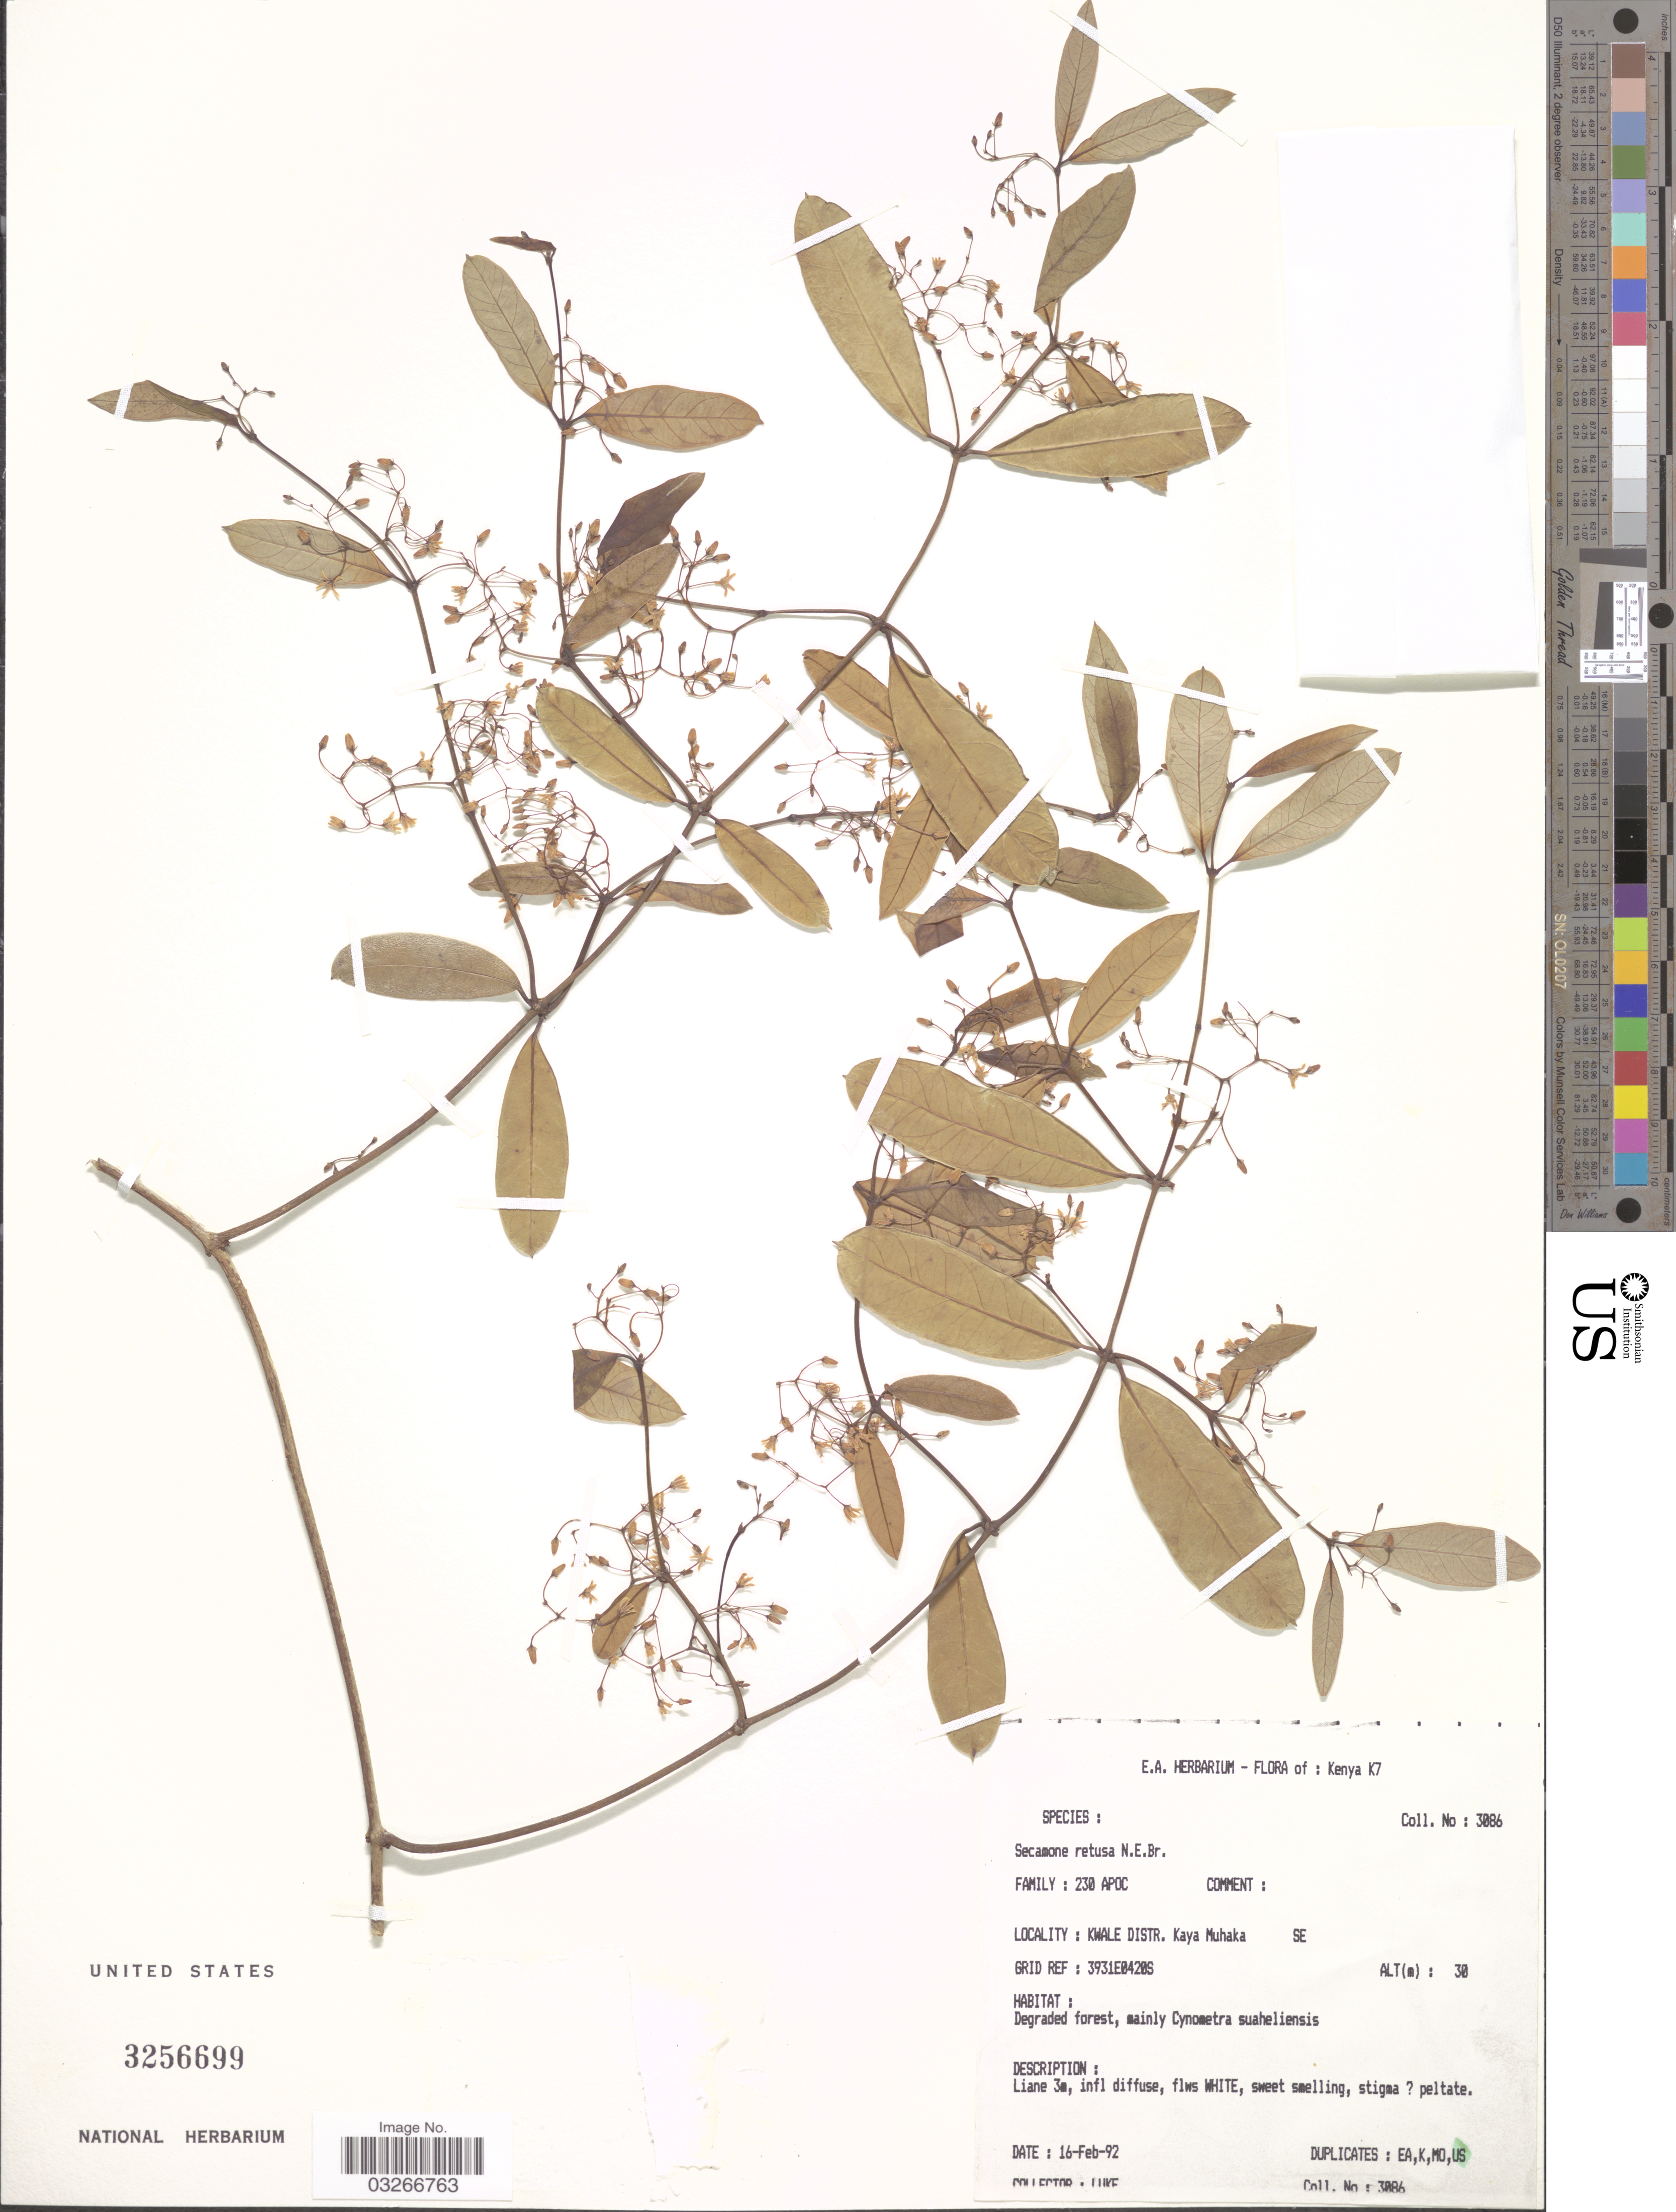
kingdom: Plantae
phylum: Tracheophyta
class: Magnoliopsida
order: Gentianales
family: Apocynaceae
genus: Secamone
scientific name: Secamone retusa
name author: N.E. Br.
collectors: -. Luke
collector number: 3086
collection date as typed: Transcribed d/m/y: 16/2/92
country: Kenya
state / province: Kwale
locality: Kenya K7, Kwale Distr. Kaya Muhaka SE. Grid Ref : 3931E0420S.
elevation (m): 30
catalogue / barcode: US 3256699